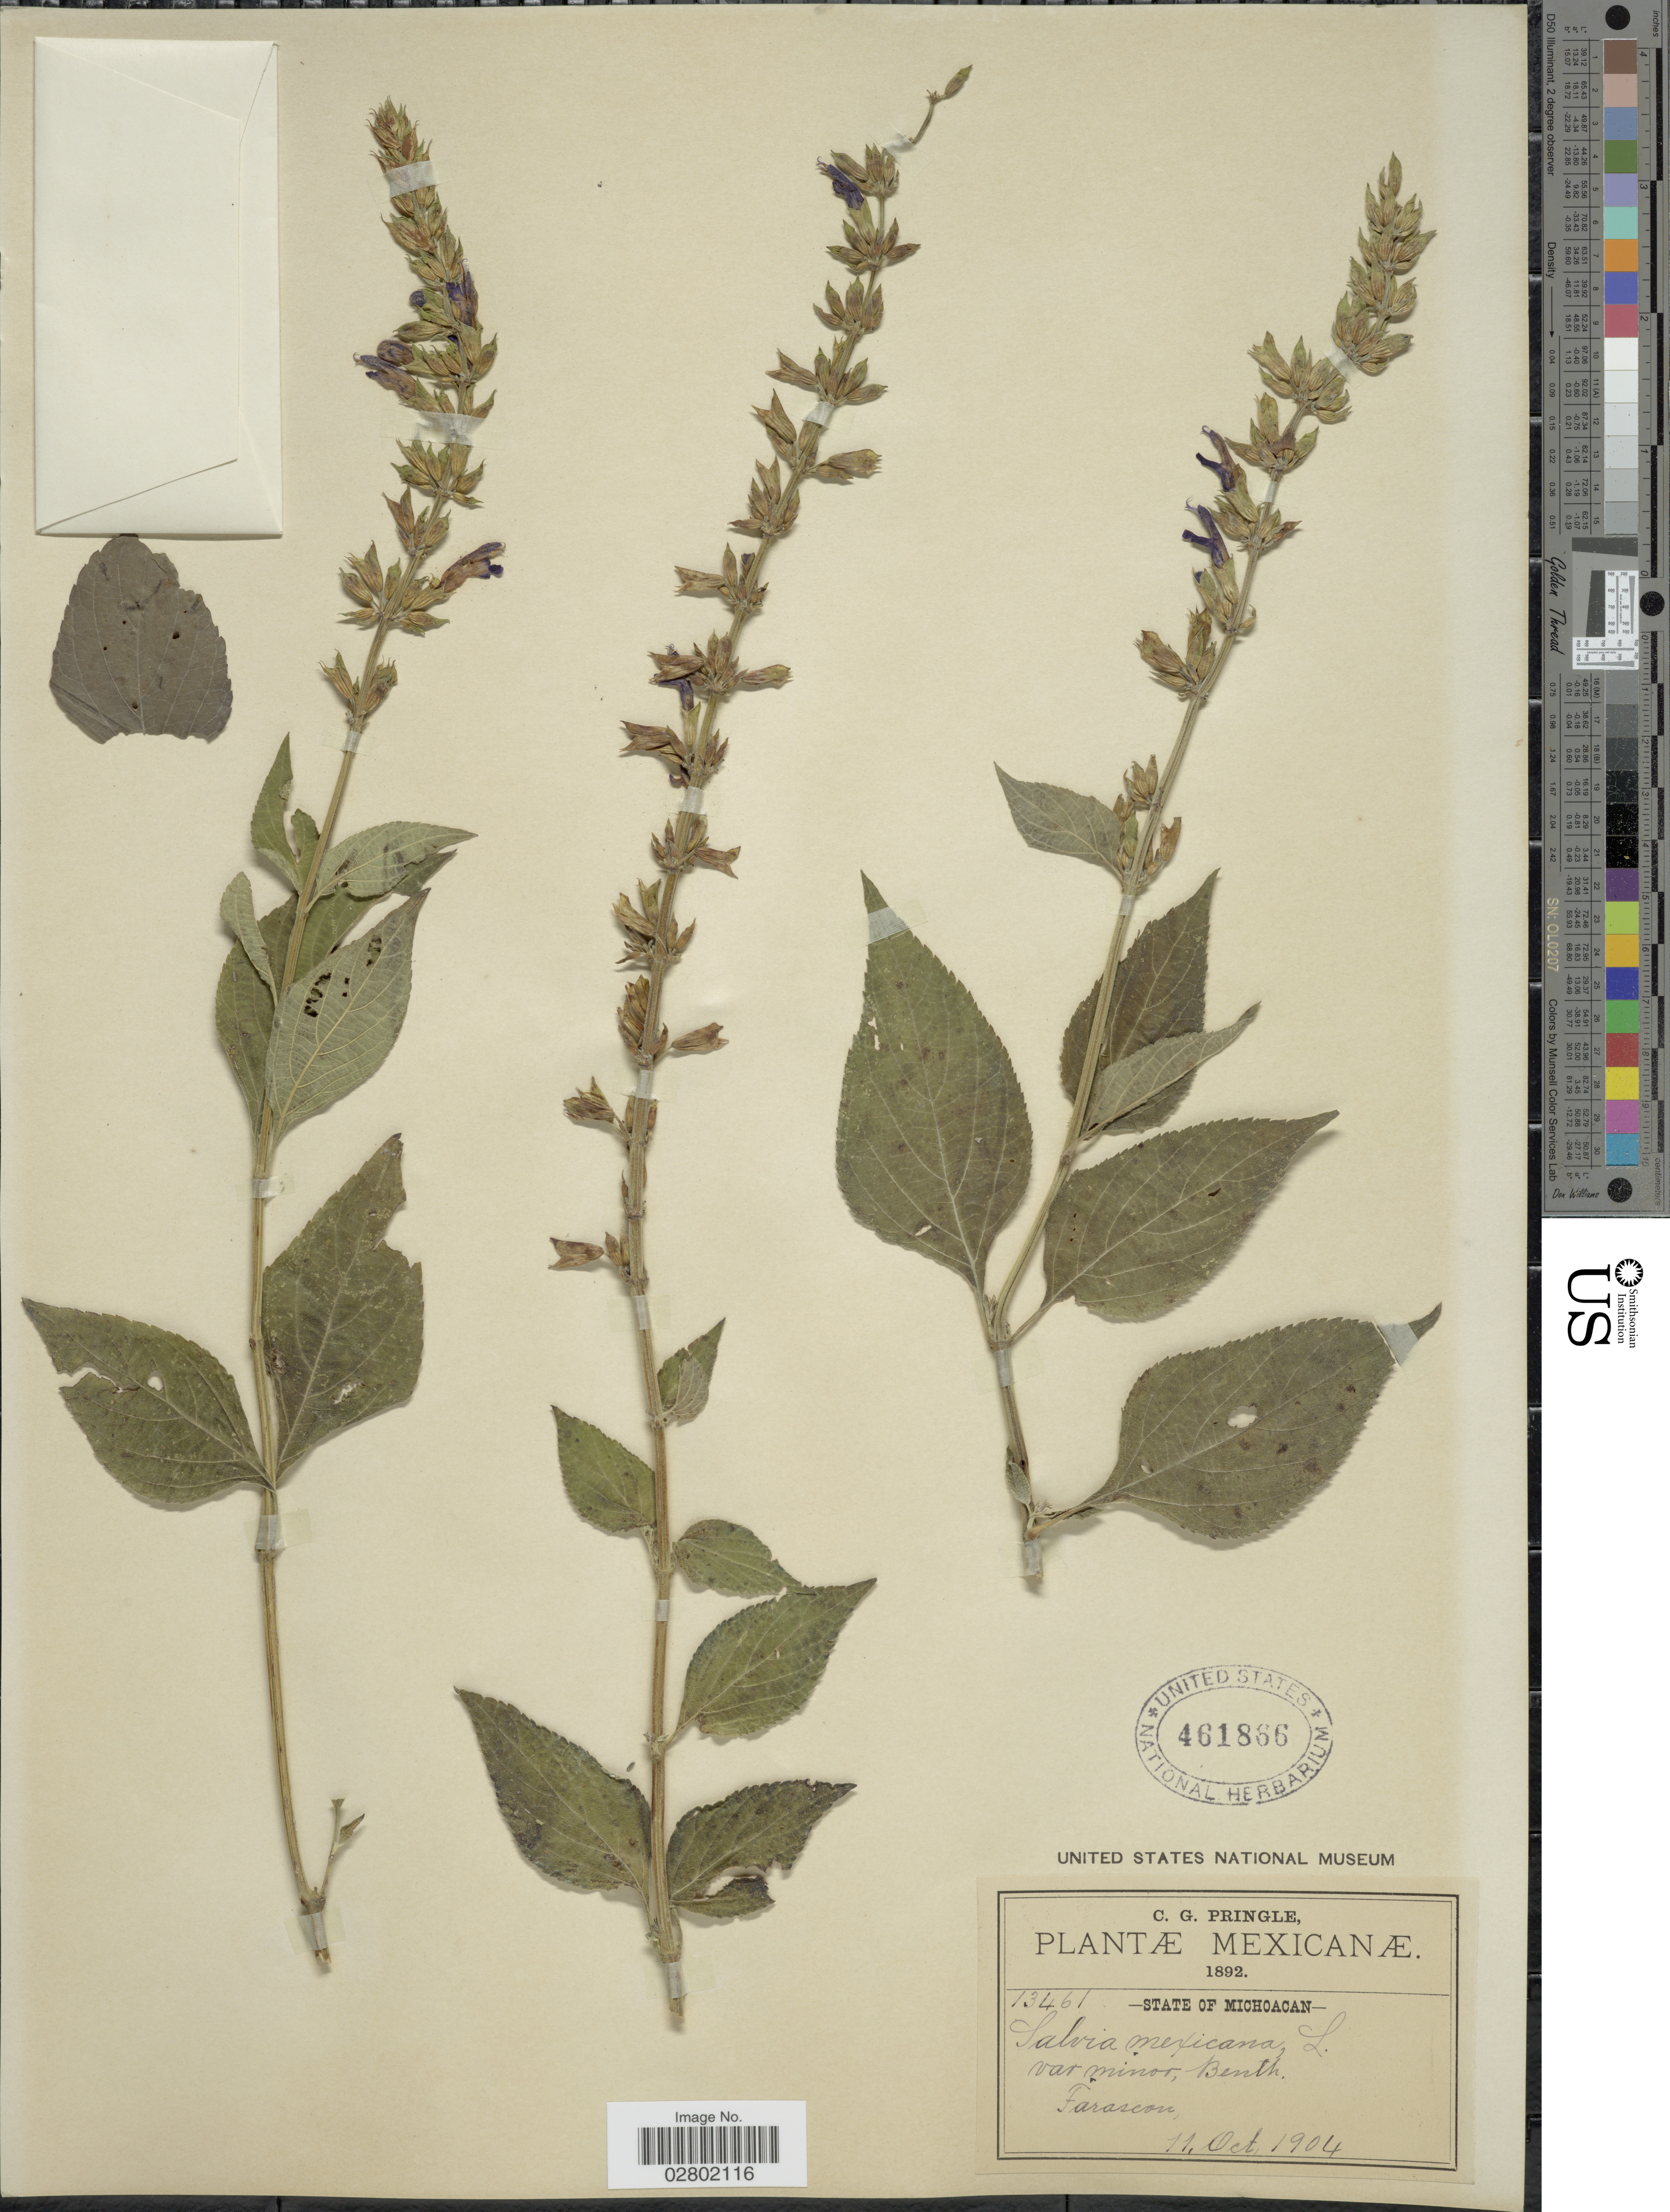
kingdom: Plantae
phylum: Tracheophyta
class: Magnoliopsida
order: Lamiales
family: Lamiaceae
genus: Salvia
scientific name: Salvia mexicana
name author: L.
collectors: C. G. Pringle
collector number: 13461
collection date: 1904-10-11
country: Mexico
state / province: Michoacán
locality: Farascon.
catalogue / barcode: US 461866